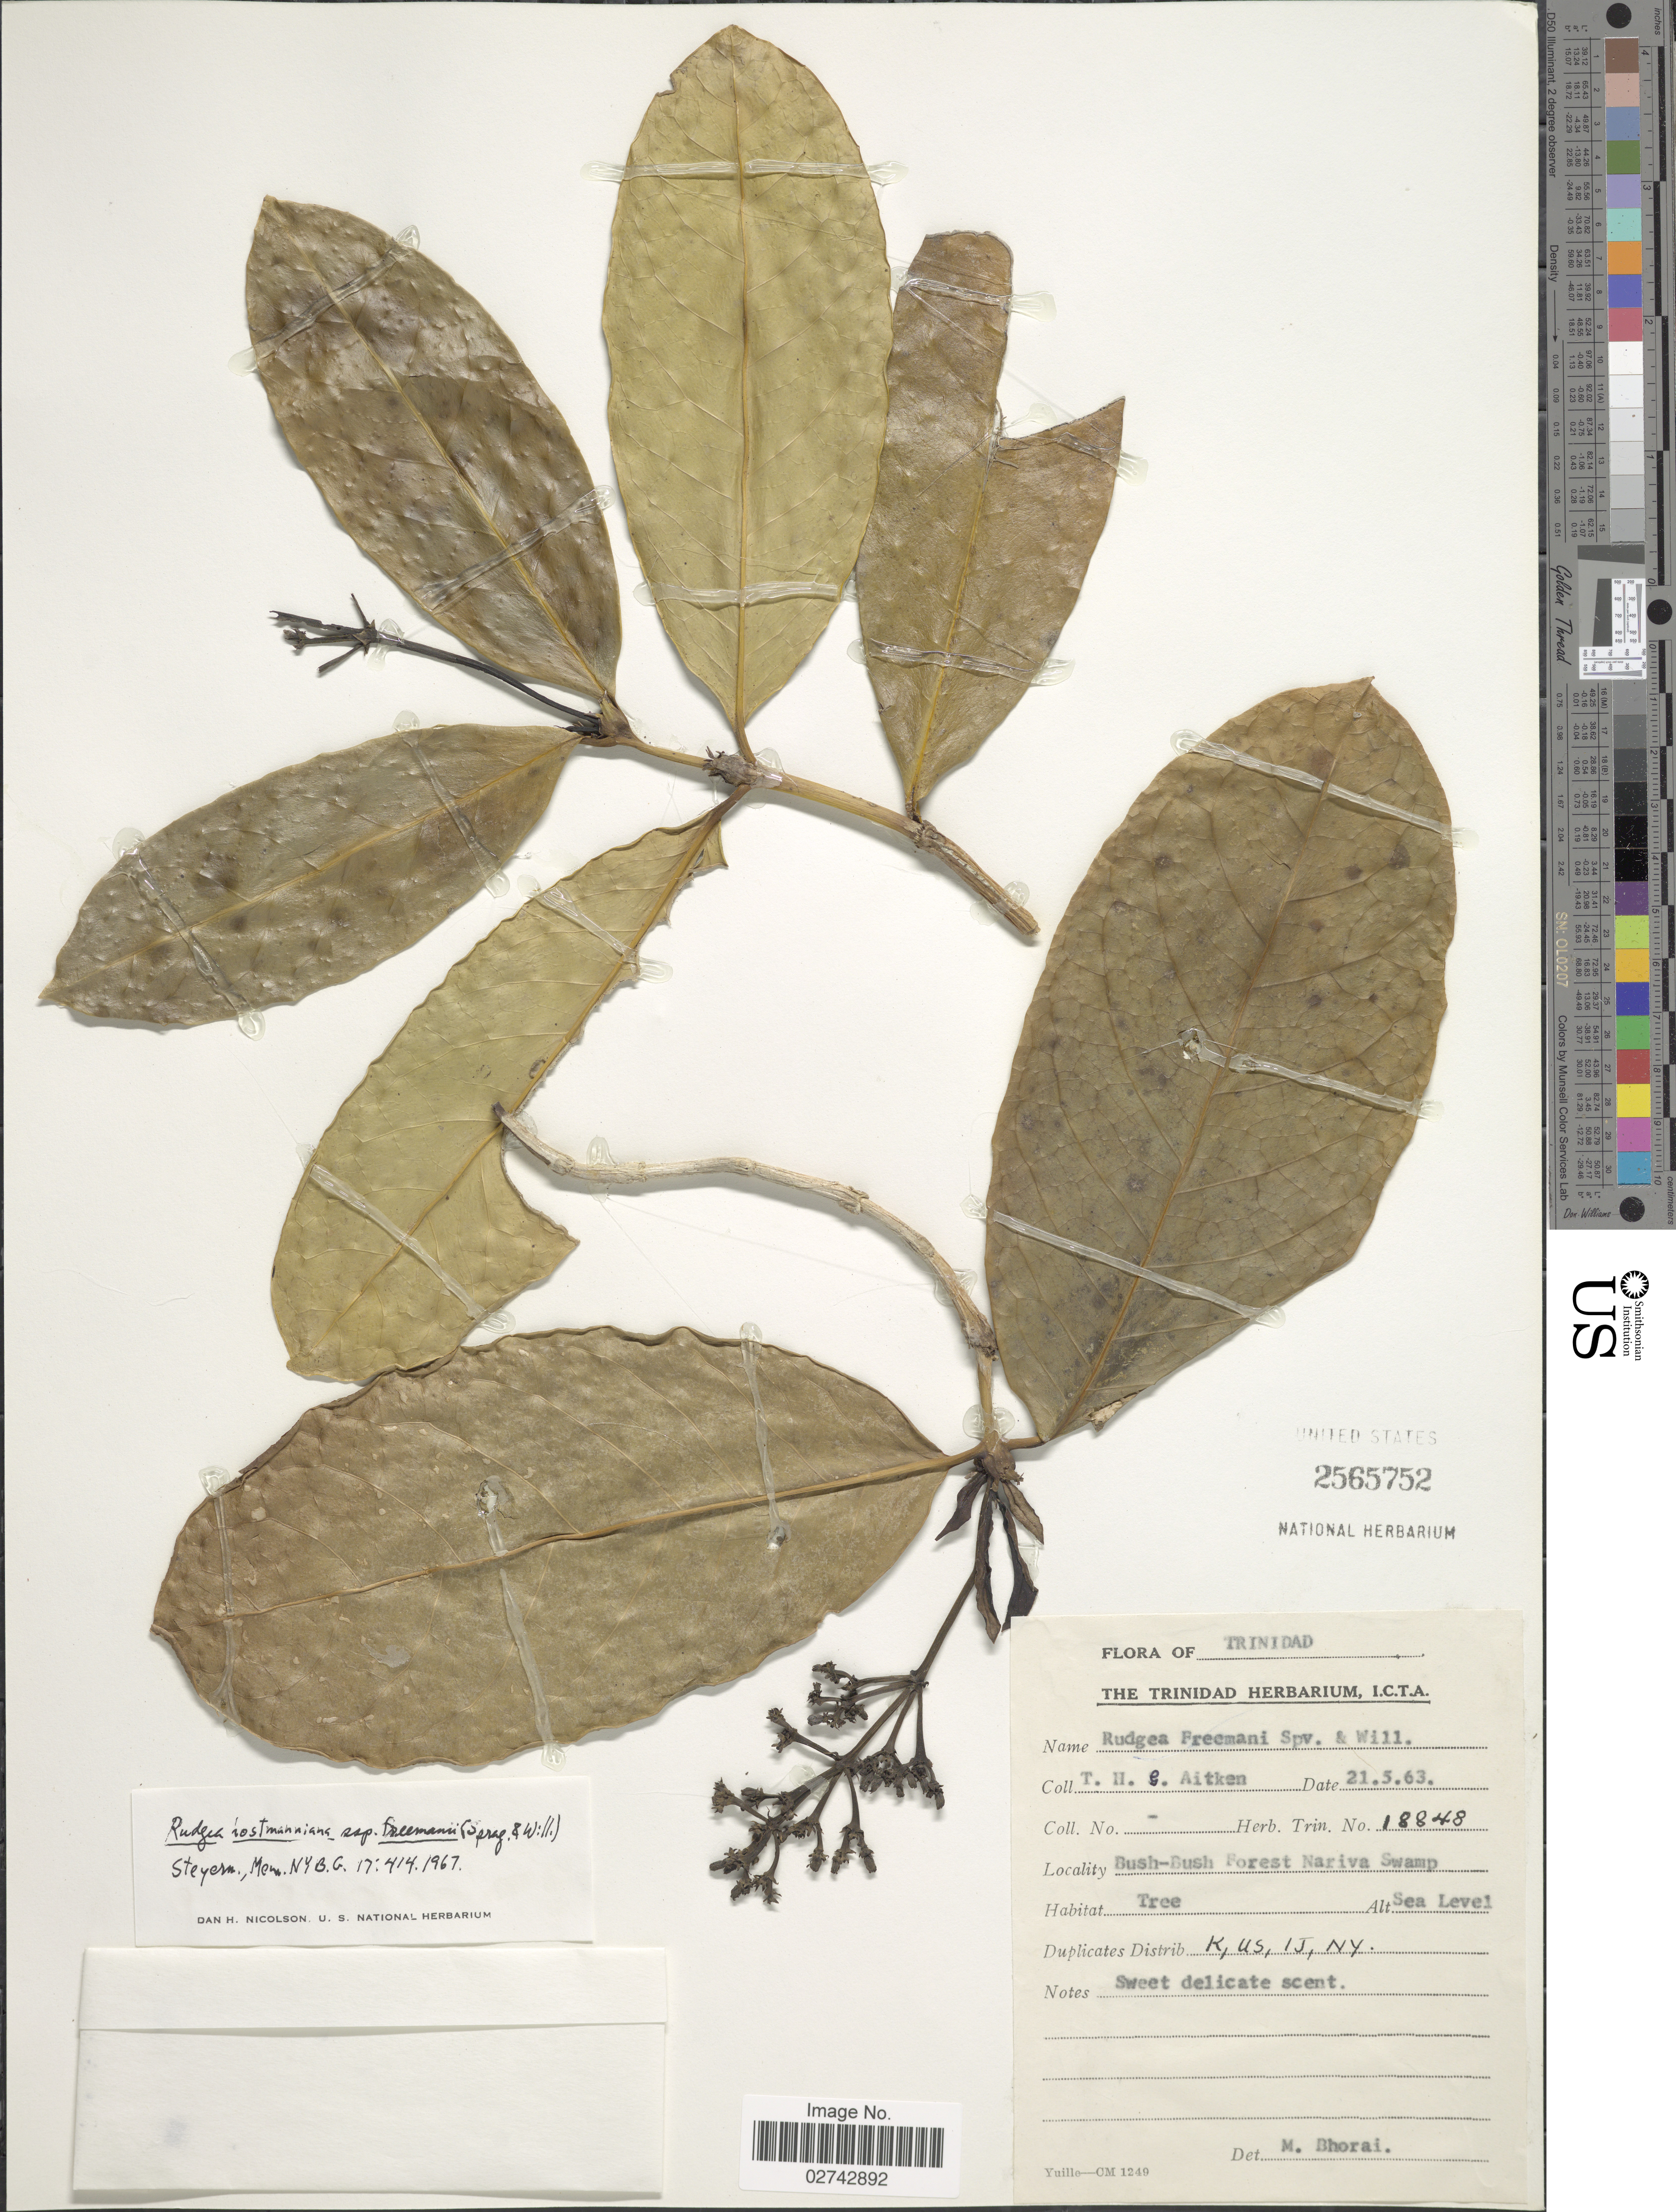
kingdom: Plantae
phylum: Tracheophyta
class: Magnoliopsida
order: Gentianales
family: Rubiaceae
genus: Rudgea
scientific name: Rudgea hostmanniana subsp. freemanii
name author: (C. Sprague & R.O. Williams ex R.O. Williams & Cheesman) Steyerm.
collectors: T. Aitken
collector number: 18848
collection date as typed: Transcribed d/m/y: 21/5/63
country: Trinidad and Tobago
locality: Trinidad, Bush-Bush Forest Nariva Swamp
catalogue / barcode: US 2565752